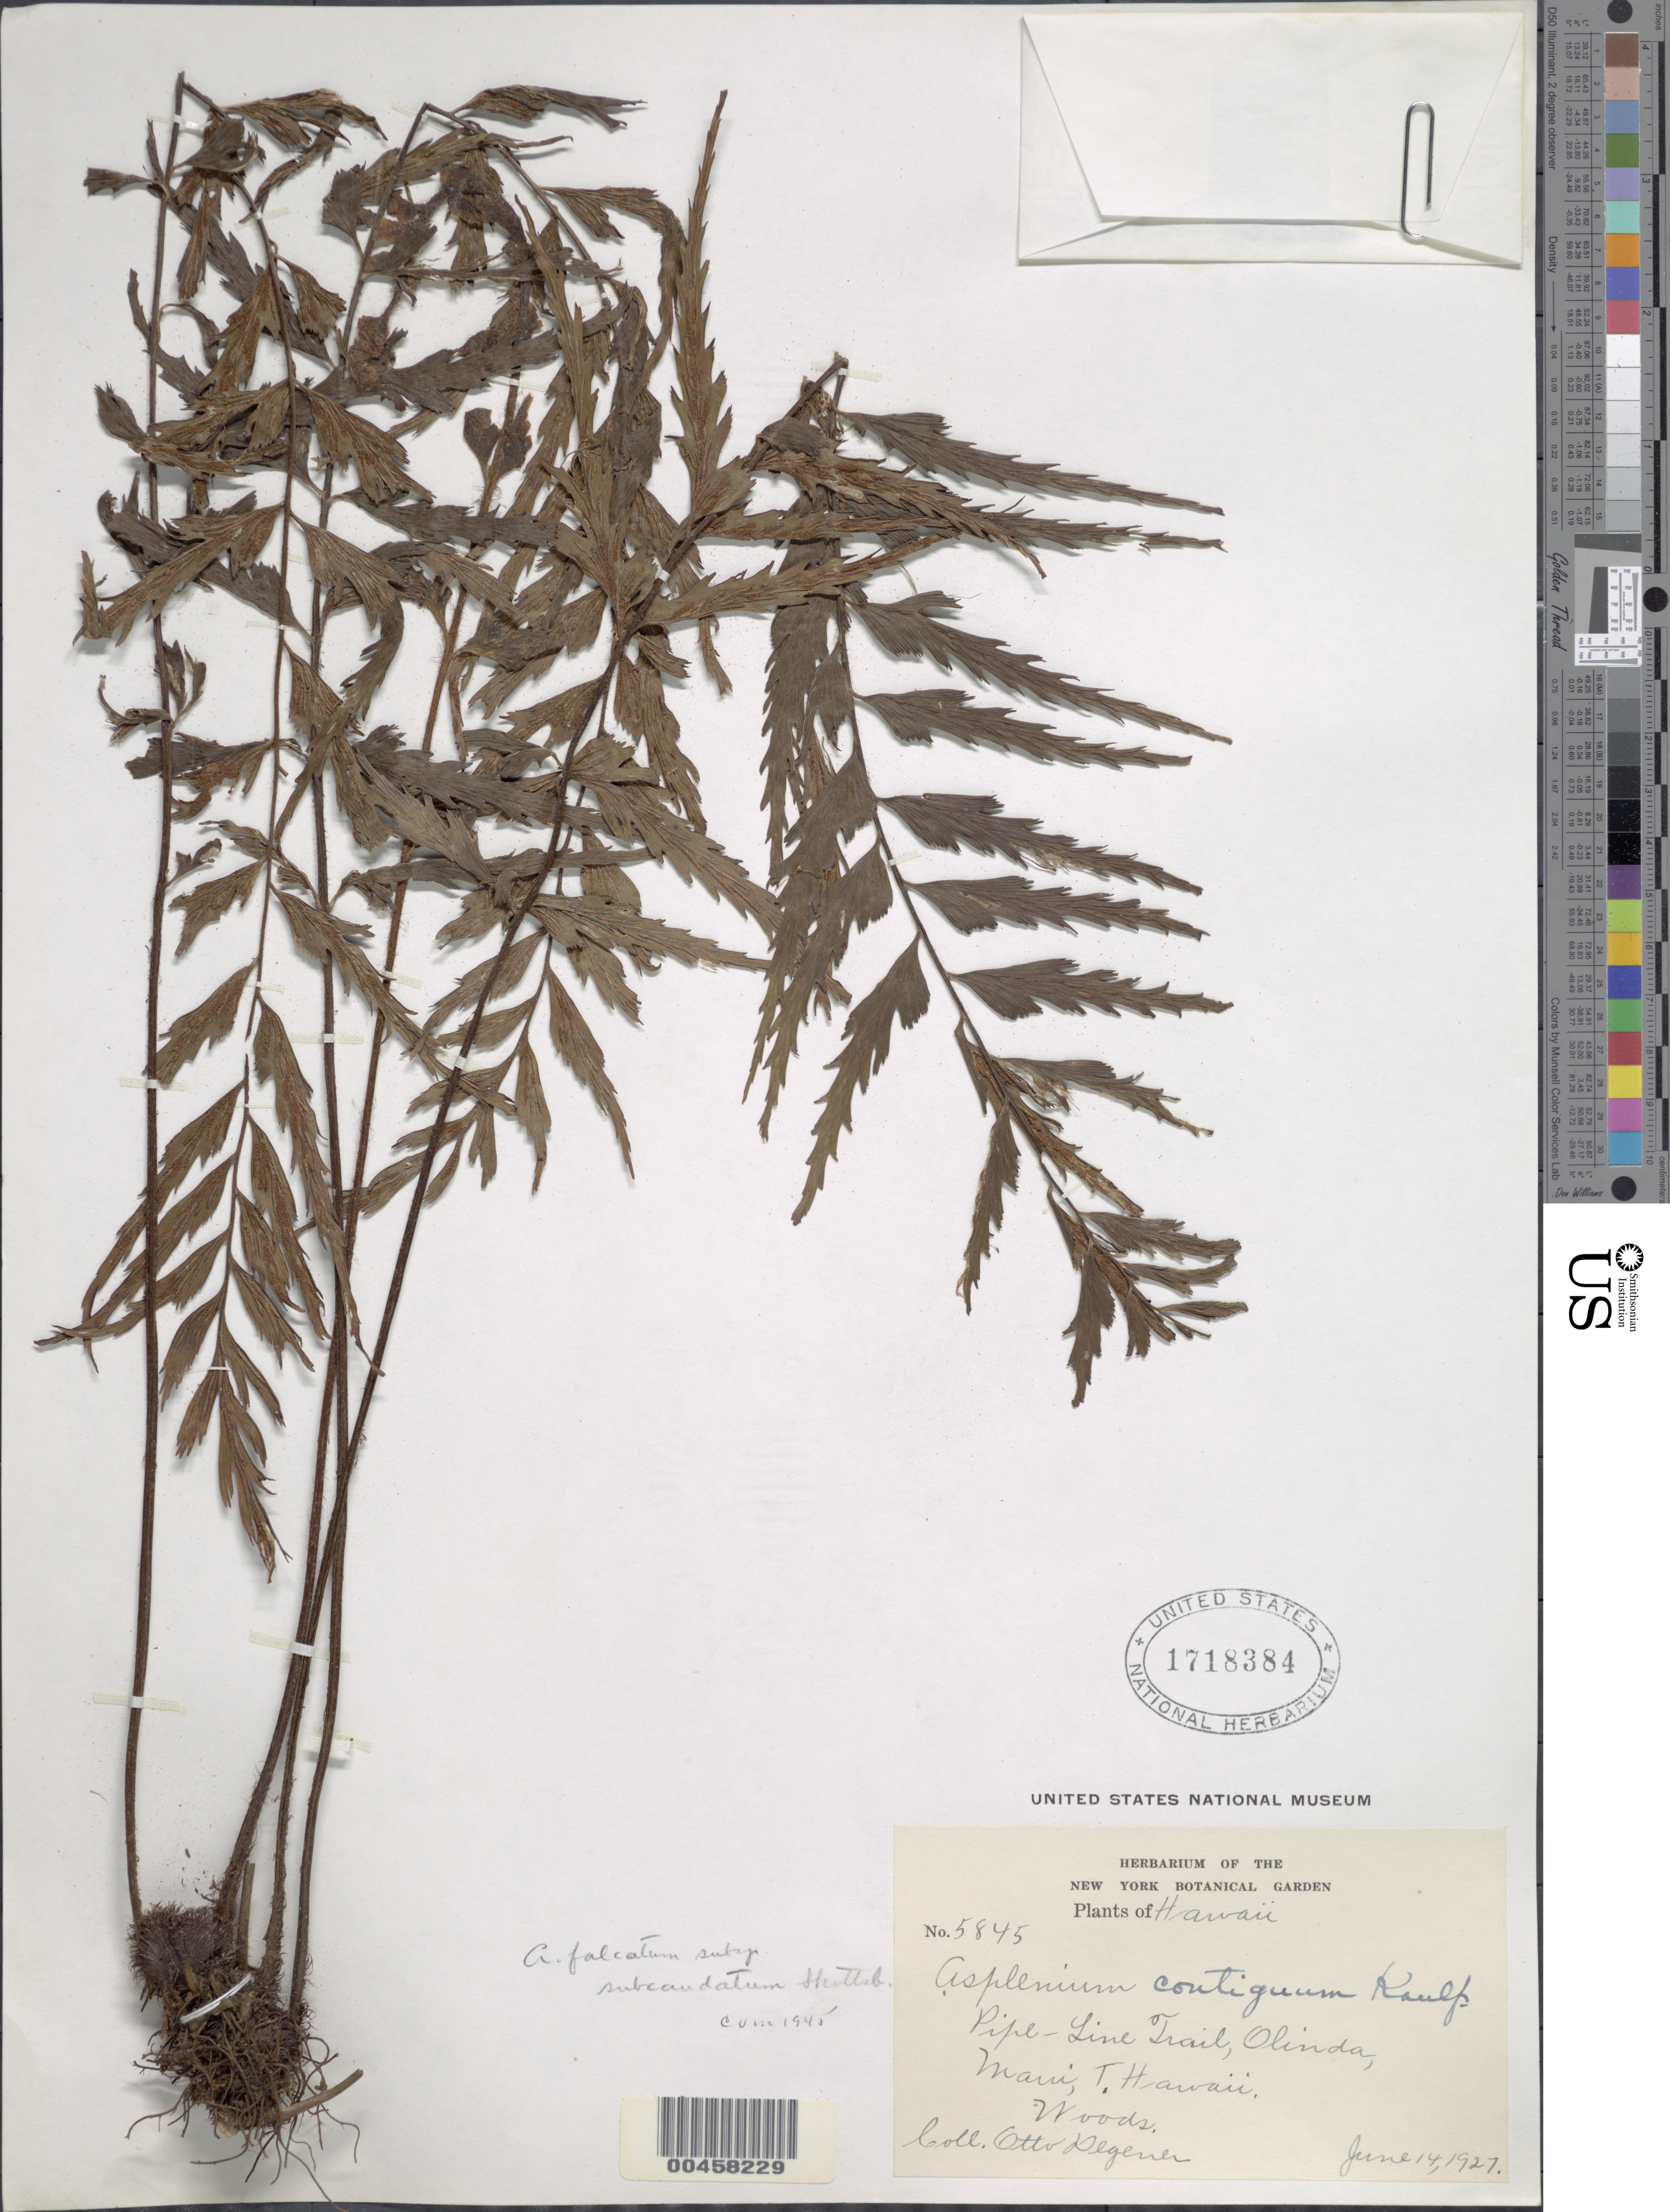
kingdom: Plantae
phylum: Tracheophyta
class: Polypodiopsida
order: Polypodiales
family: Aspleniaceae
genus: Asplenium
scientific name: Asplenium polyodon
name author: G. Forst.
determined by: Wagner, W. L., (BOT), Smithsonian Institution - National Museum of Natural History (UNITED STATES)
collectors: O. Degener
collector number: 5845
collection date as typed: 14 Jun 1927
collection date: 1927-06-14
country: United States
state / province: Hawaii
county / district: Maui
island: Maui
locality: Pipe-Line Trail, Olinda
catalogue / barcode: US 1718384